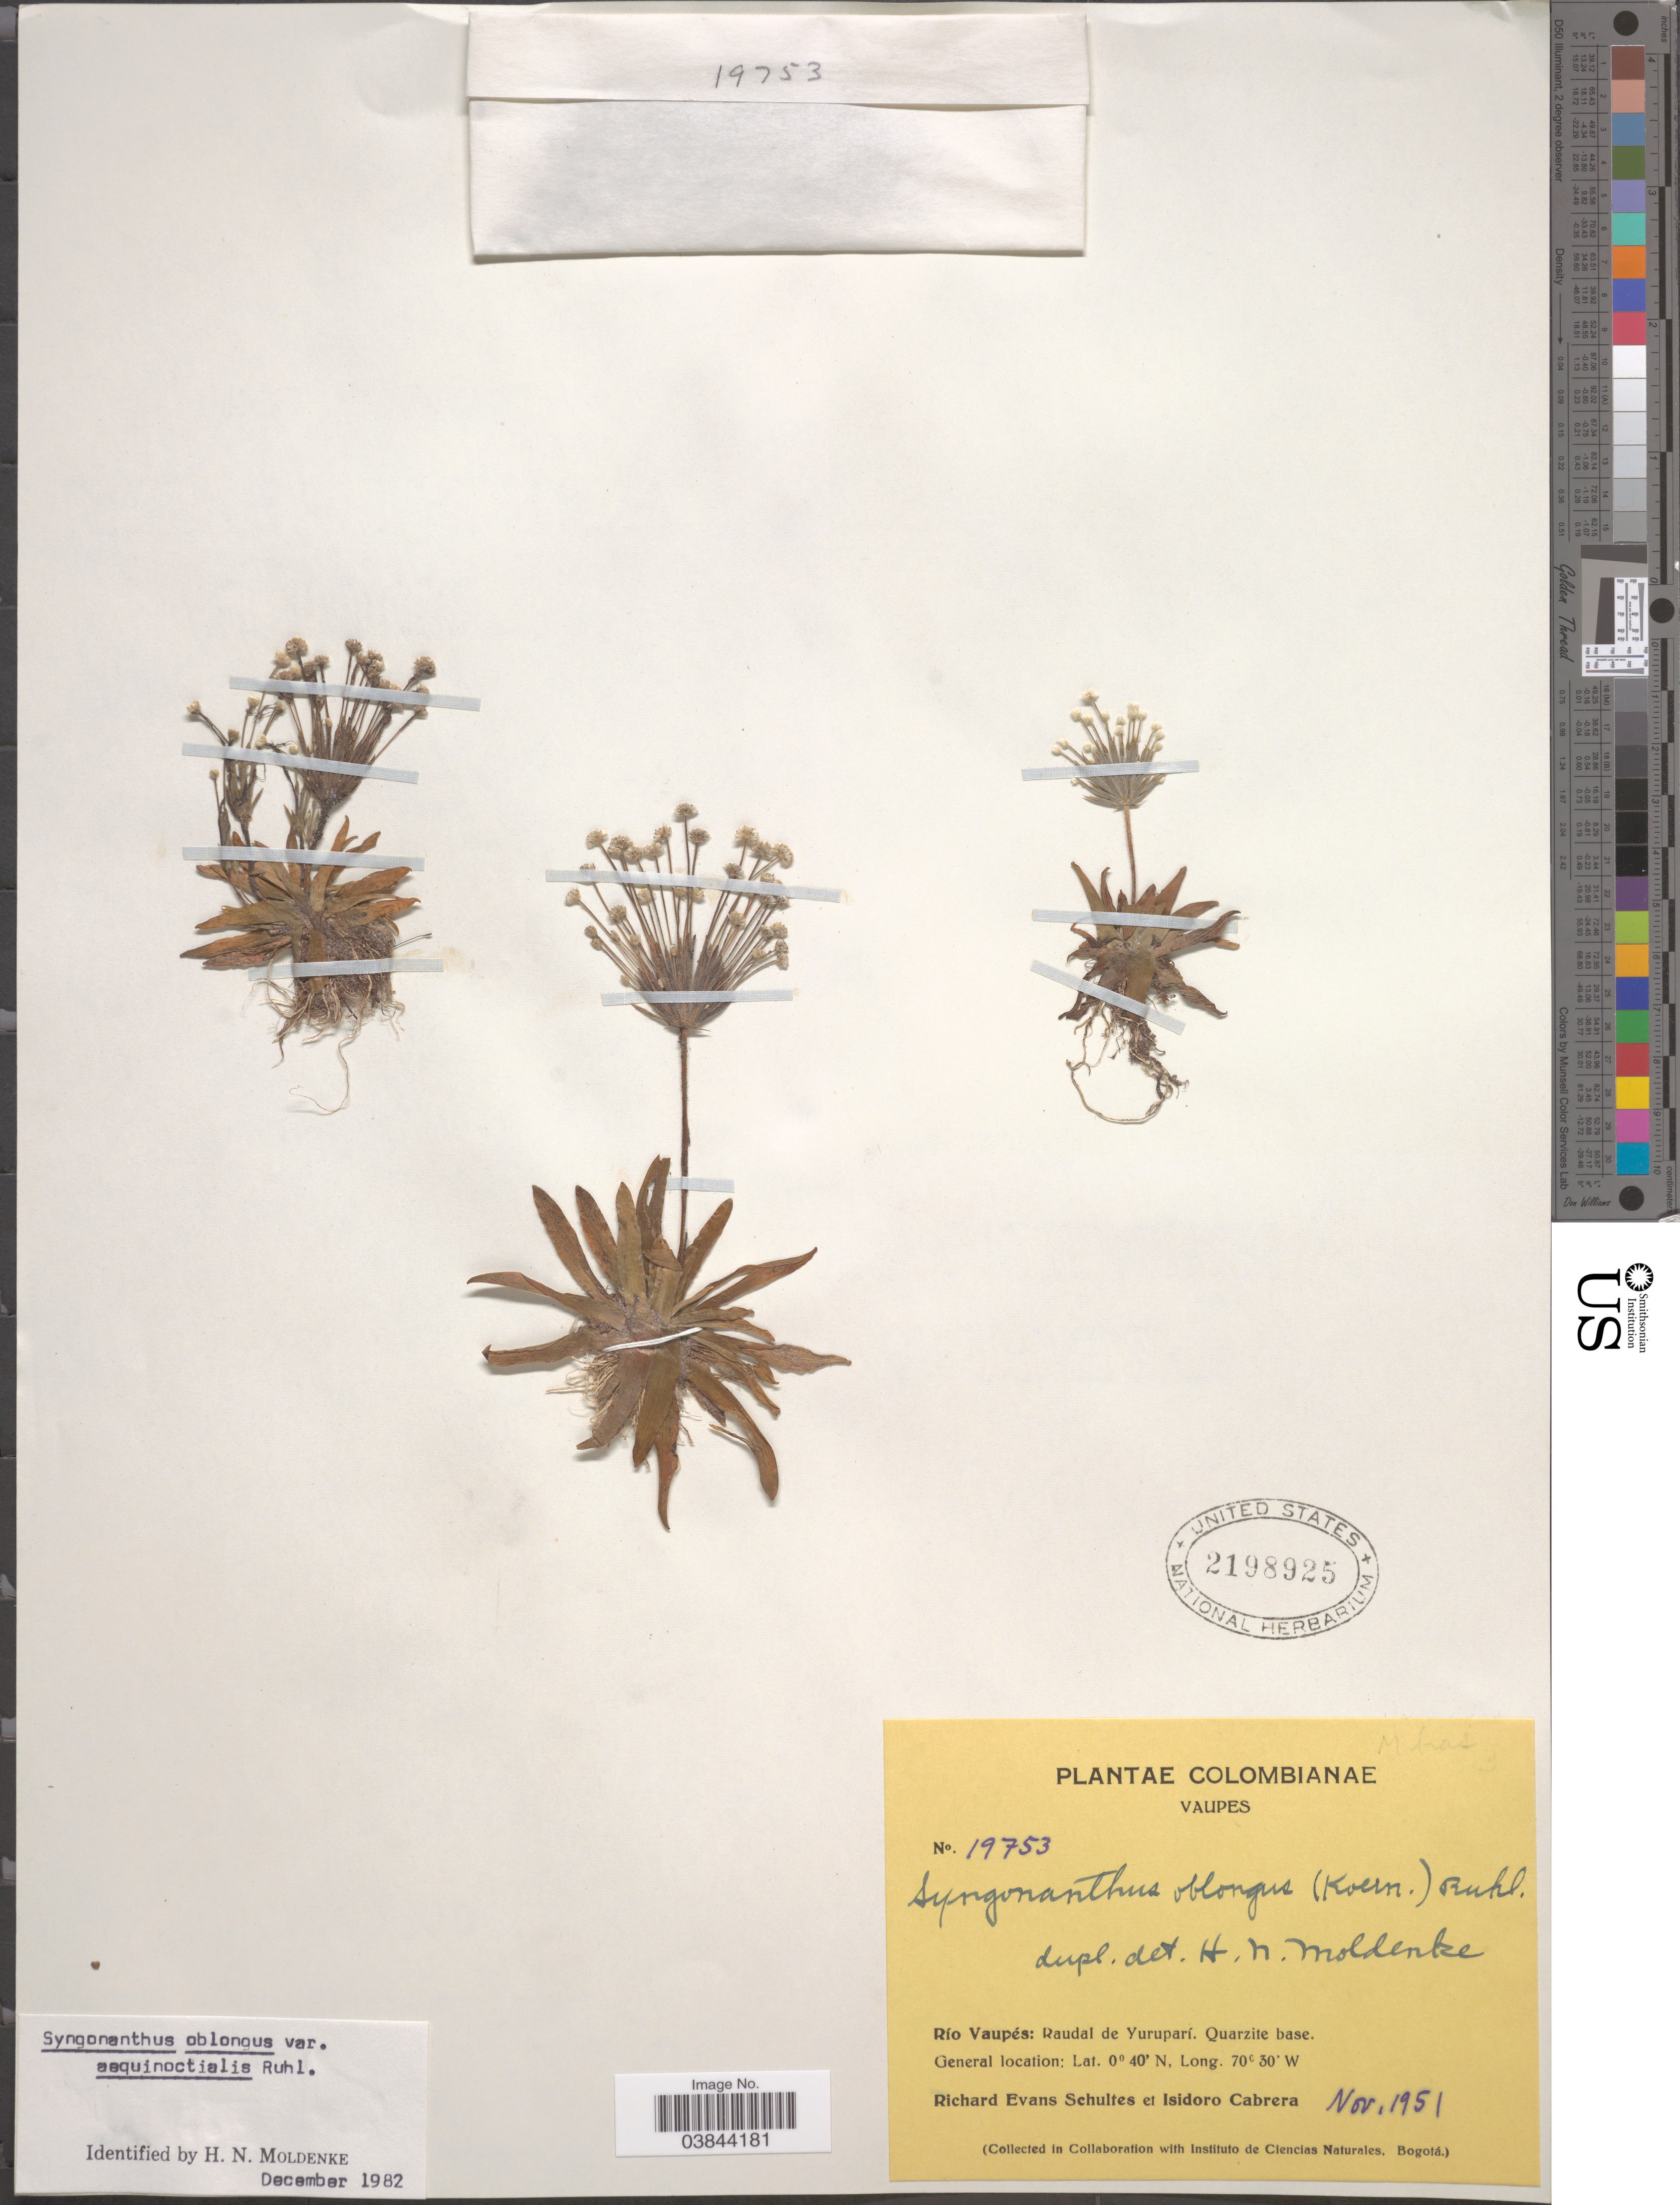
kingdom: Plantae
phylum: Tracheophyta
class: Liliopsida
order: Poales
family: Eriocaulaceae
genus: Syngonanthus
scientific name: Syngonanthus oblongus var. aequinoctialis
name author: Ruhland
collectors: R. E. Schultes & I. Cabrera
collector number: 19753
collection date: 1951-11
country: Colombia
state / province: Vaupés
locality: Río Vaupés: Raudal de Yuruparí. Quarzite base.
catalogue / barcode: US 2198925